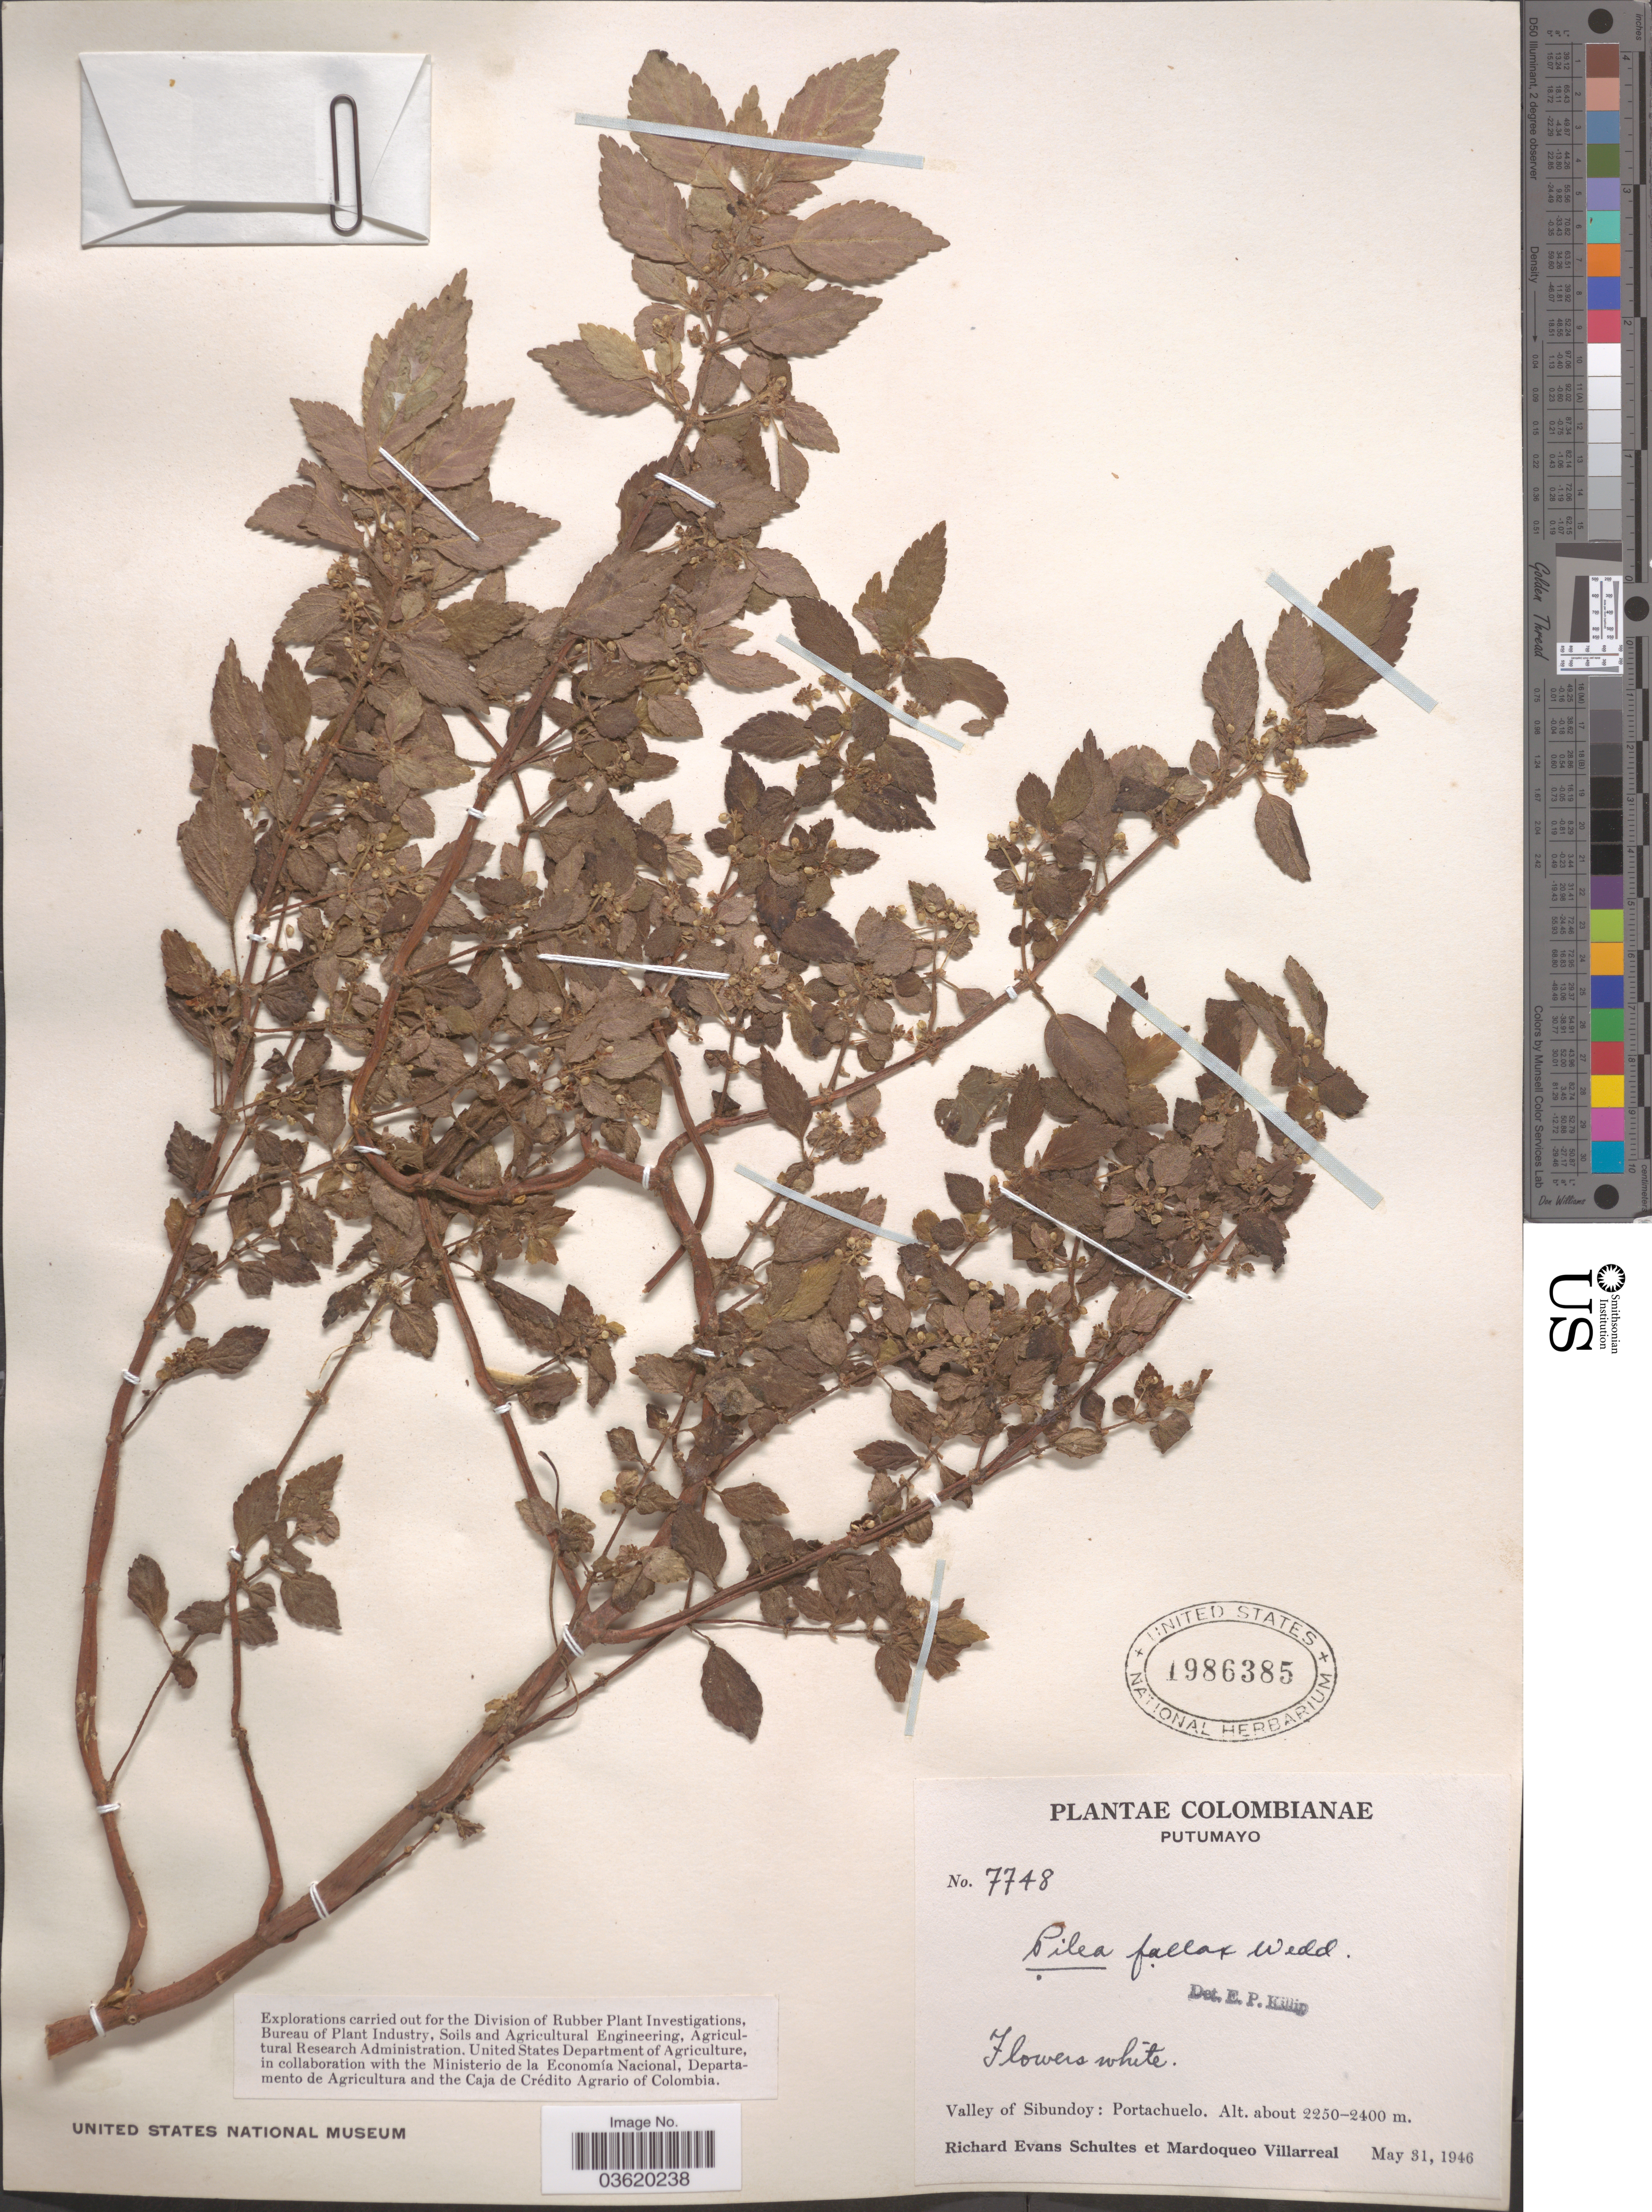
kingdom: Plantae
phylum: Tracheophyta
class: Magnoliopsida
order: Rosales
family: Urticaceae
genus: Pilea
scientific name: Pilea fallax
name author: Wedd.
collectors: R. E. Schultes & M. Villarreal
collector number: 7748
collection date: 1946-05-31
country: Colombia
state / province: Putumayo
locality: Valley of Sibundoy: Portachuelo.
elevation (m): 2250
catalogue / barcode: US 1986385